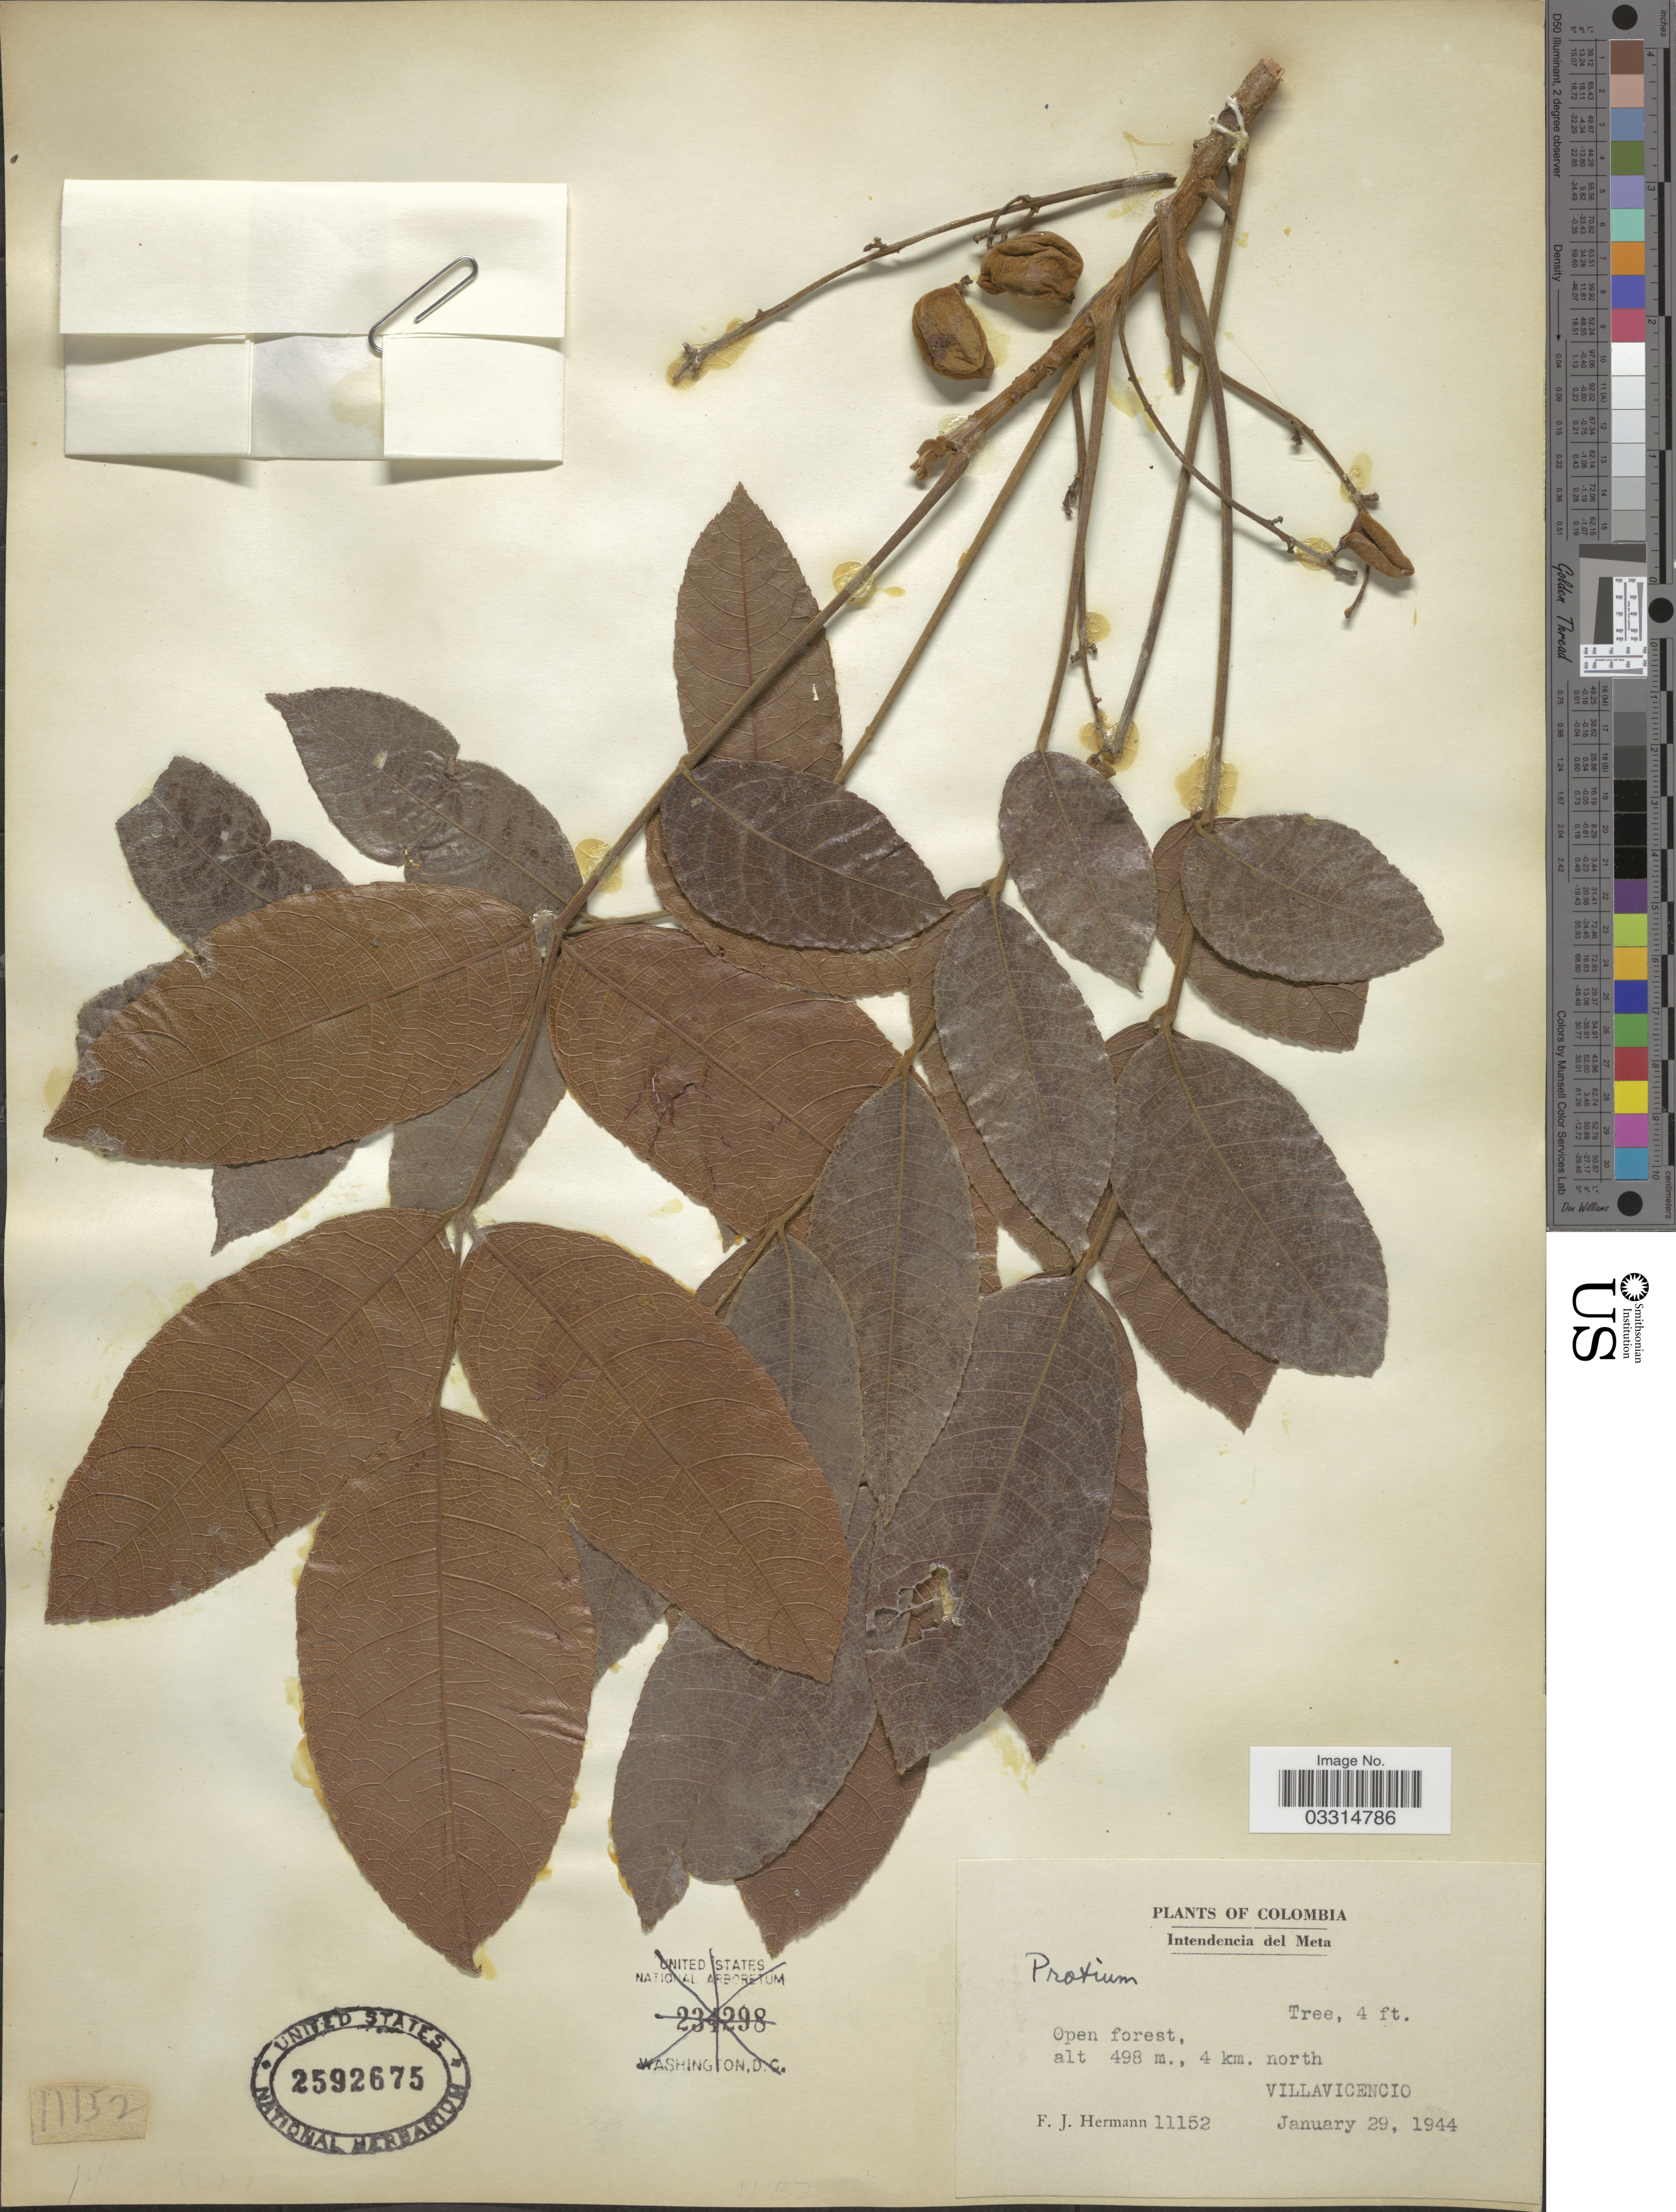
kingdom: Plantae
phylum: Tracheophyta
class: Magnoliopsida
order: Sapindales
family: Burseraceae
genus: Protium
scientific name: Protium sp.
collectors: F. J. Hermann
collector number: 11152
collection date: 1944-01-29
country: Colombia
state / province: Meta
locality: Intendencia del Meta, 4 km. north Villavicencio.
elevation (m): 498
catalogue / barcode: US 2592675